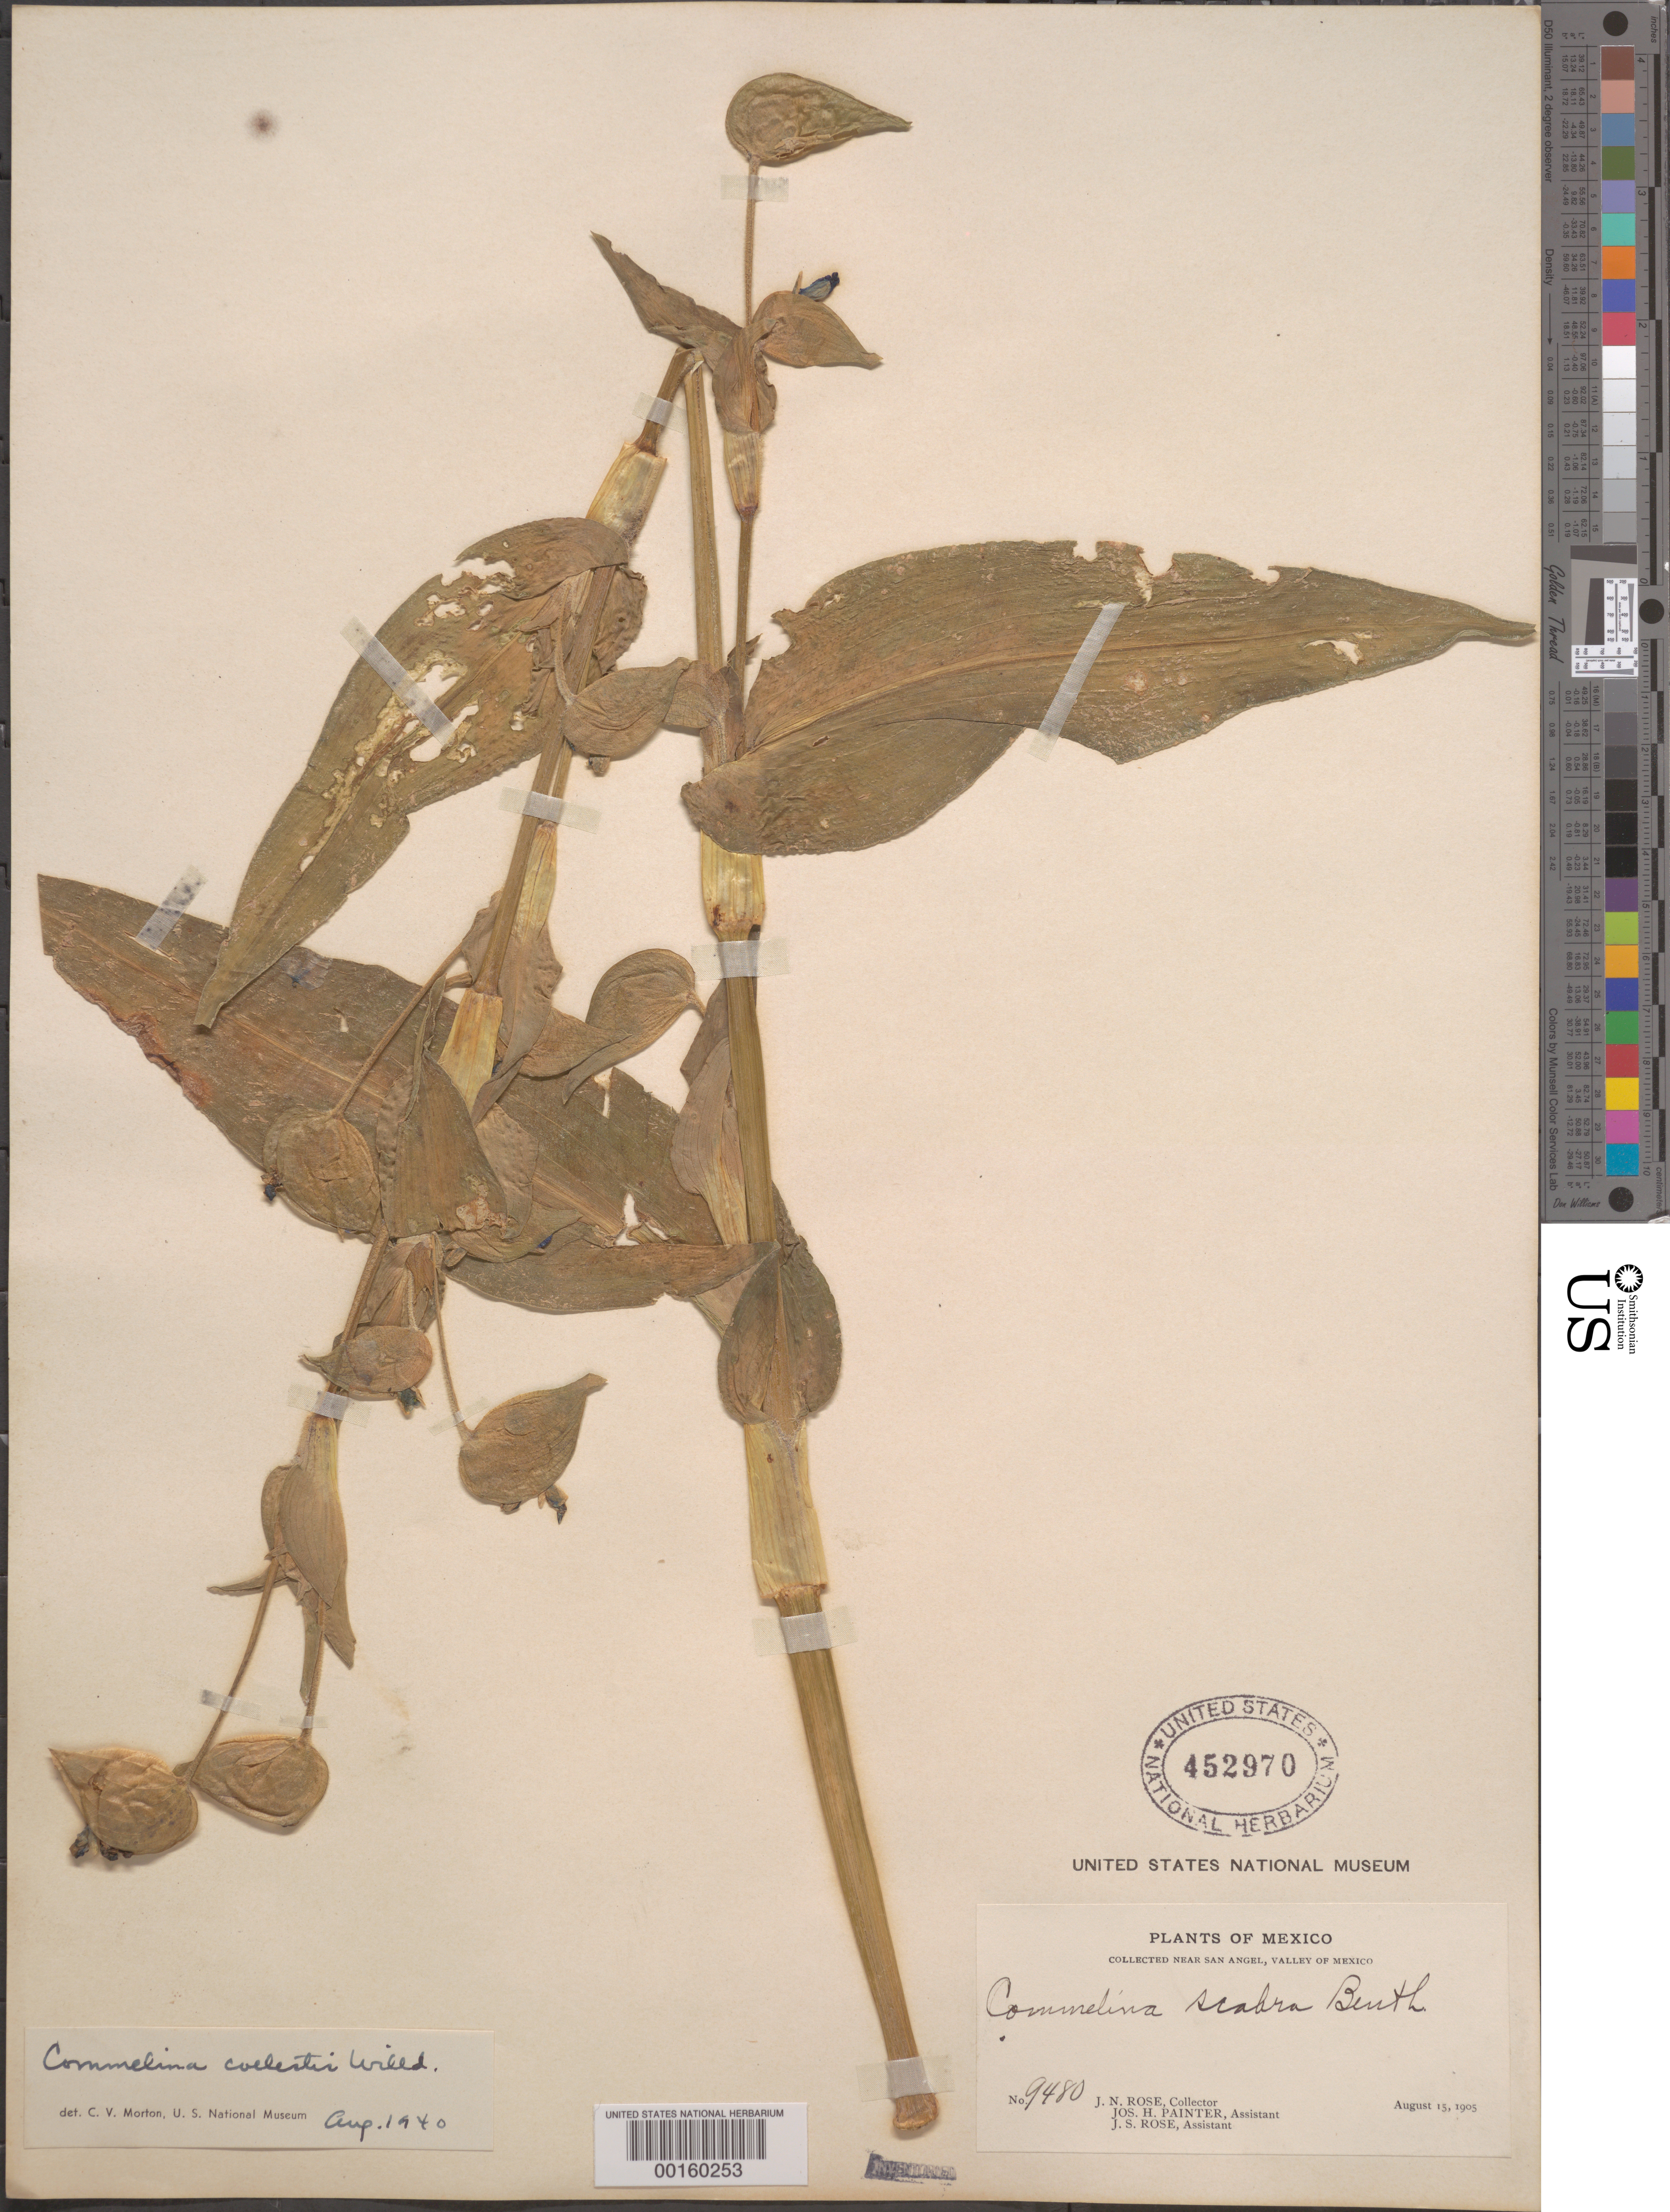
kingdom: Plantae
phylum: Tracheophyta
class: Liliopsida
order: Commelinales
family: Commelinaceae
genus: Commelina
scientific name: Commelina coelestis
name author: Willd.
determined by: Morton, C. V.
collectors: J. N. Rose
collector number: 9480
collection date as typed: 15 Aug 1905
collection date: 1905-08-15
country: Mexico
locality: Collected near San Angel, Valley of Mexico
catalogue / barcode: US 452970